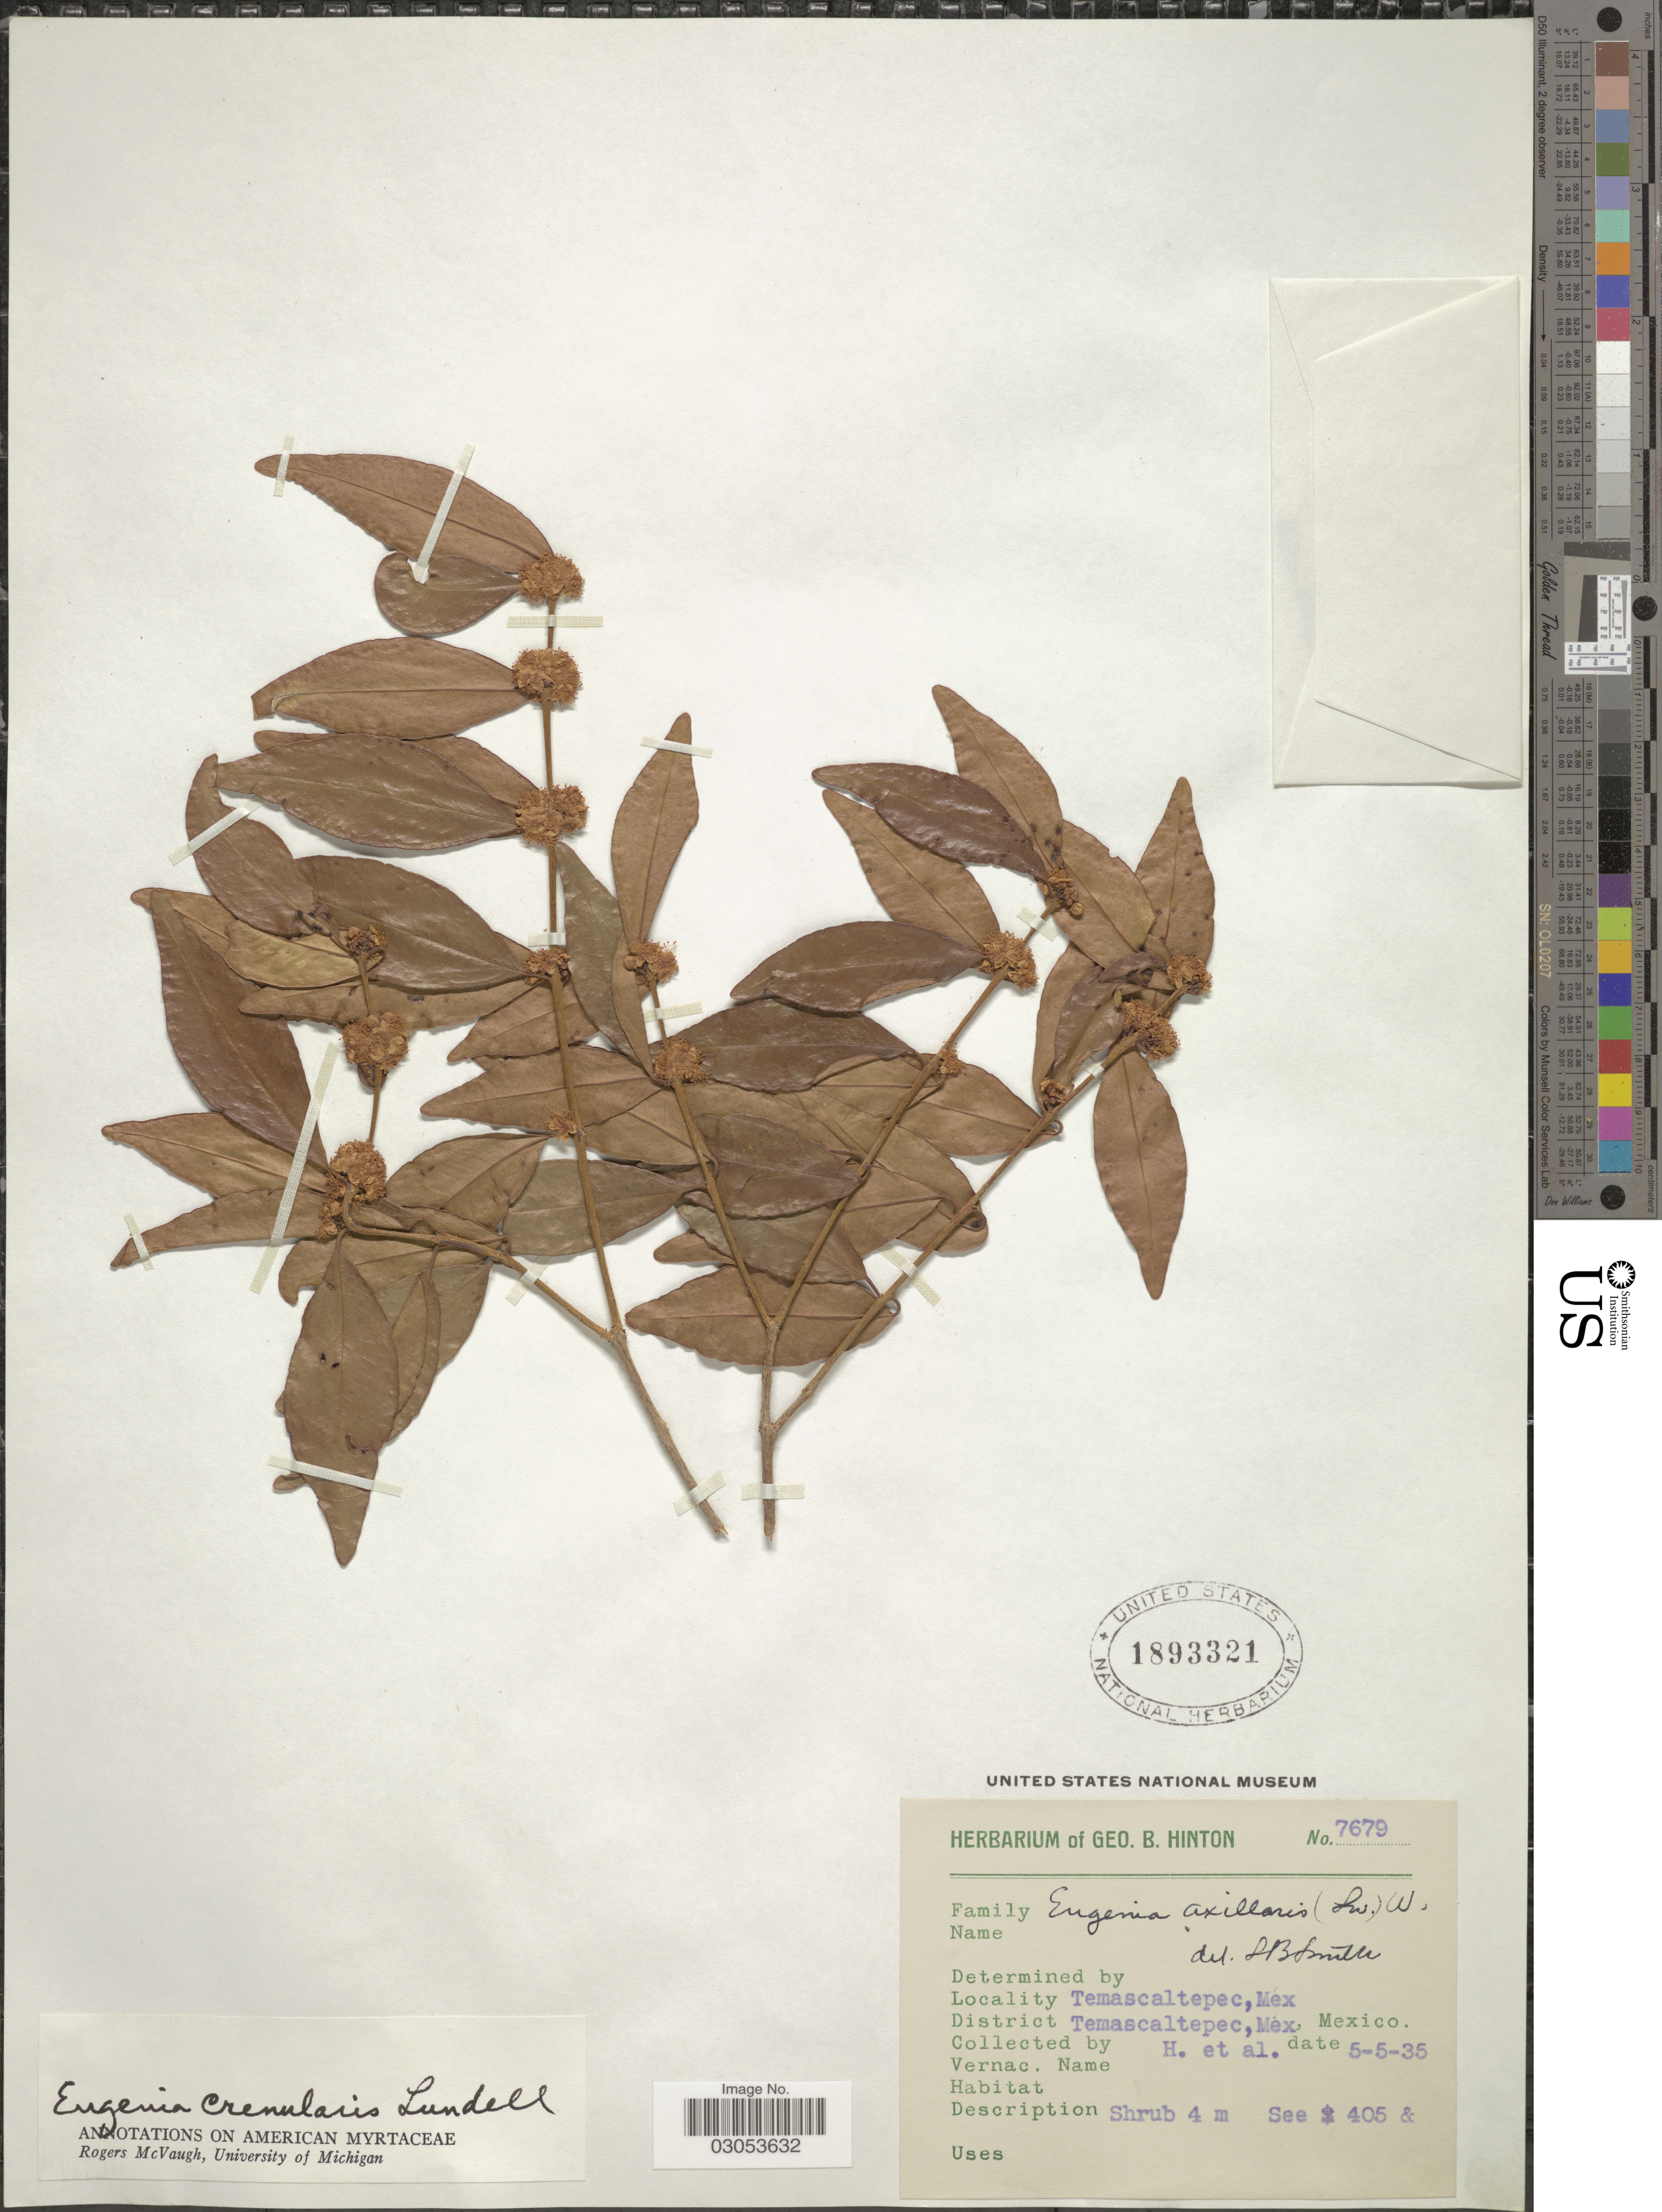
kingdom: Plantae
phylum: Tracheophyta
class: Magnoliopsida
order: Myrtales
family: Myrtaceae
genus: Eugenia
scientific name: Eugenia crenularis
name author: Lundell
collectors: G. B. Hinton & et al.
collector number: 7679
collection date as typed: Transcribed d/m/y: 5/5/35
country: Mexico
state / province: México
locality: Temascaltepec. District Temascaltepec.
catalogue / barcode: US 1893321